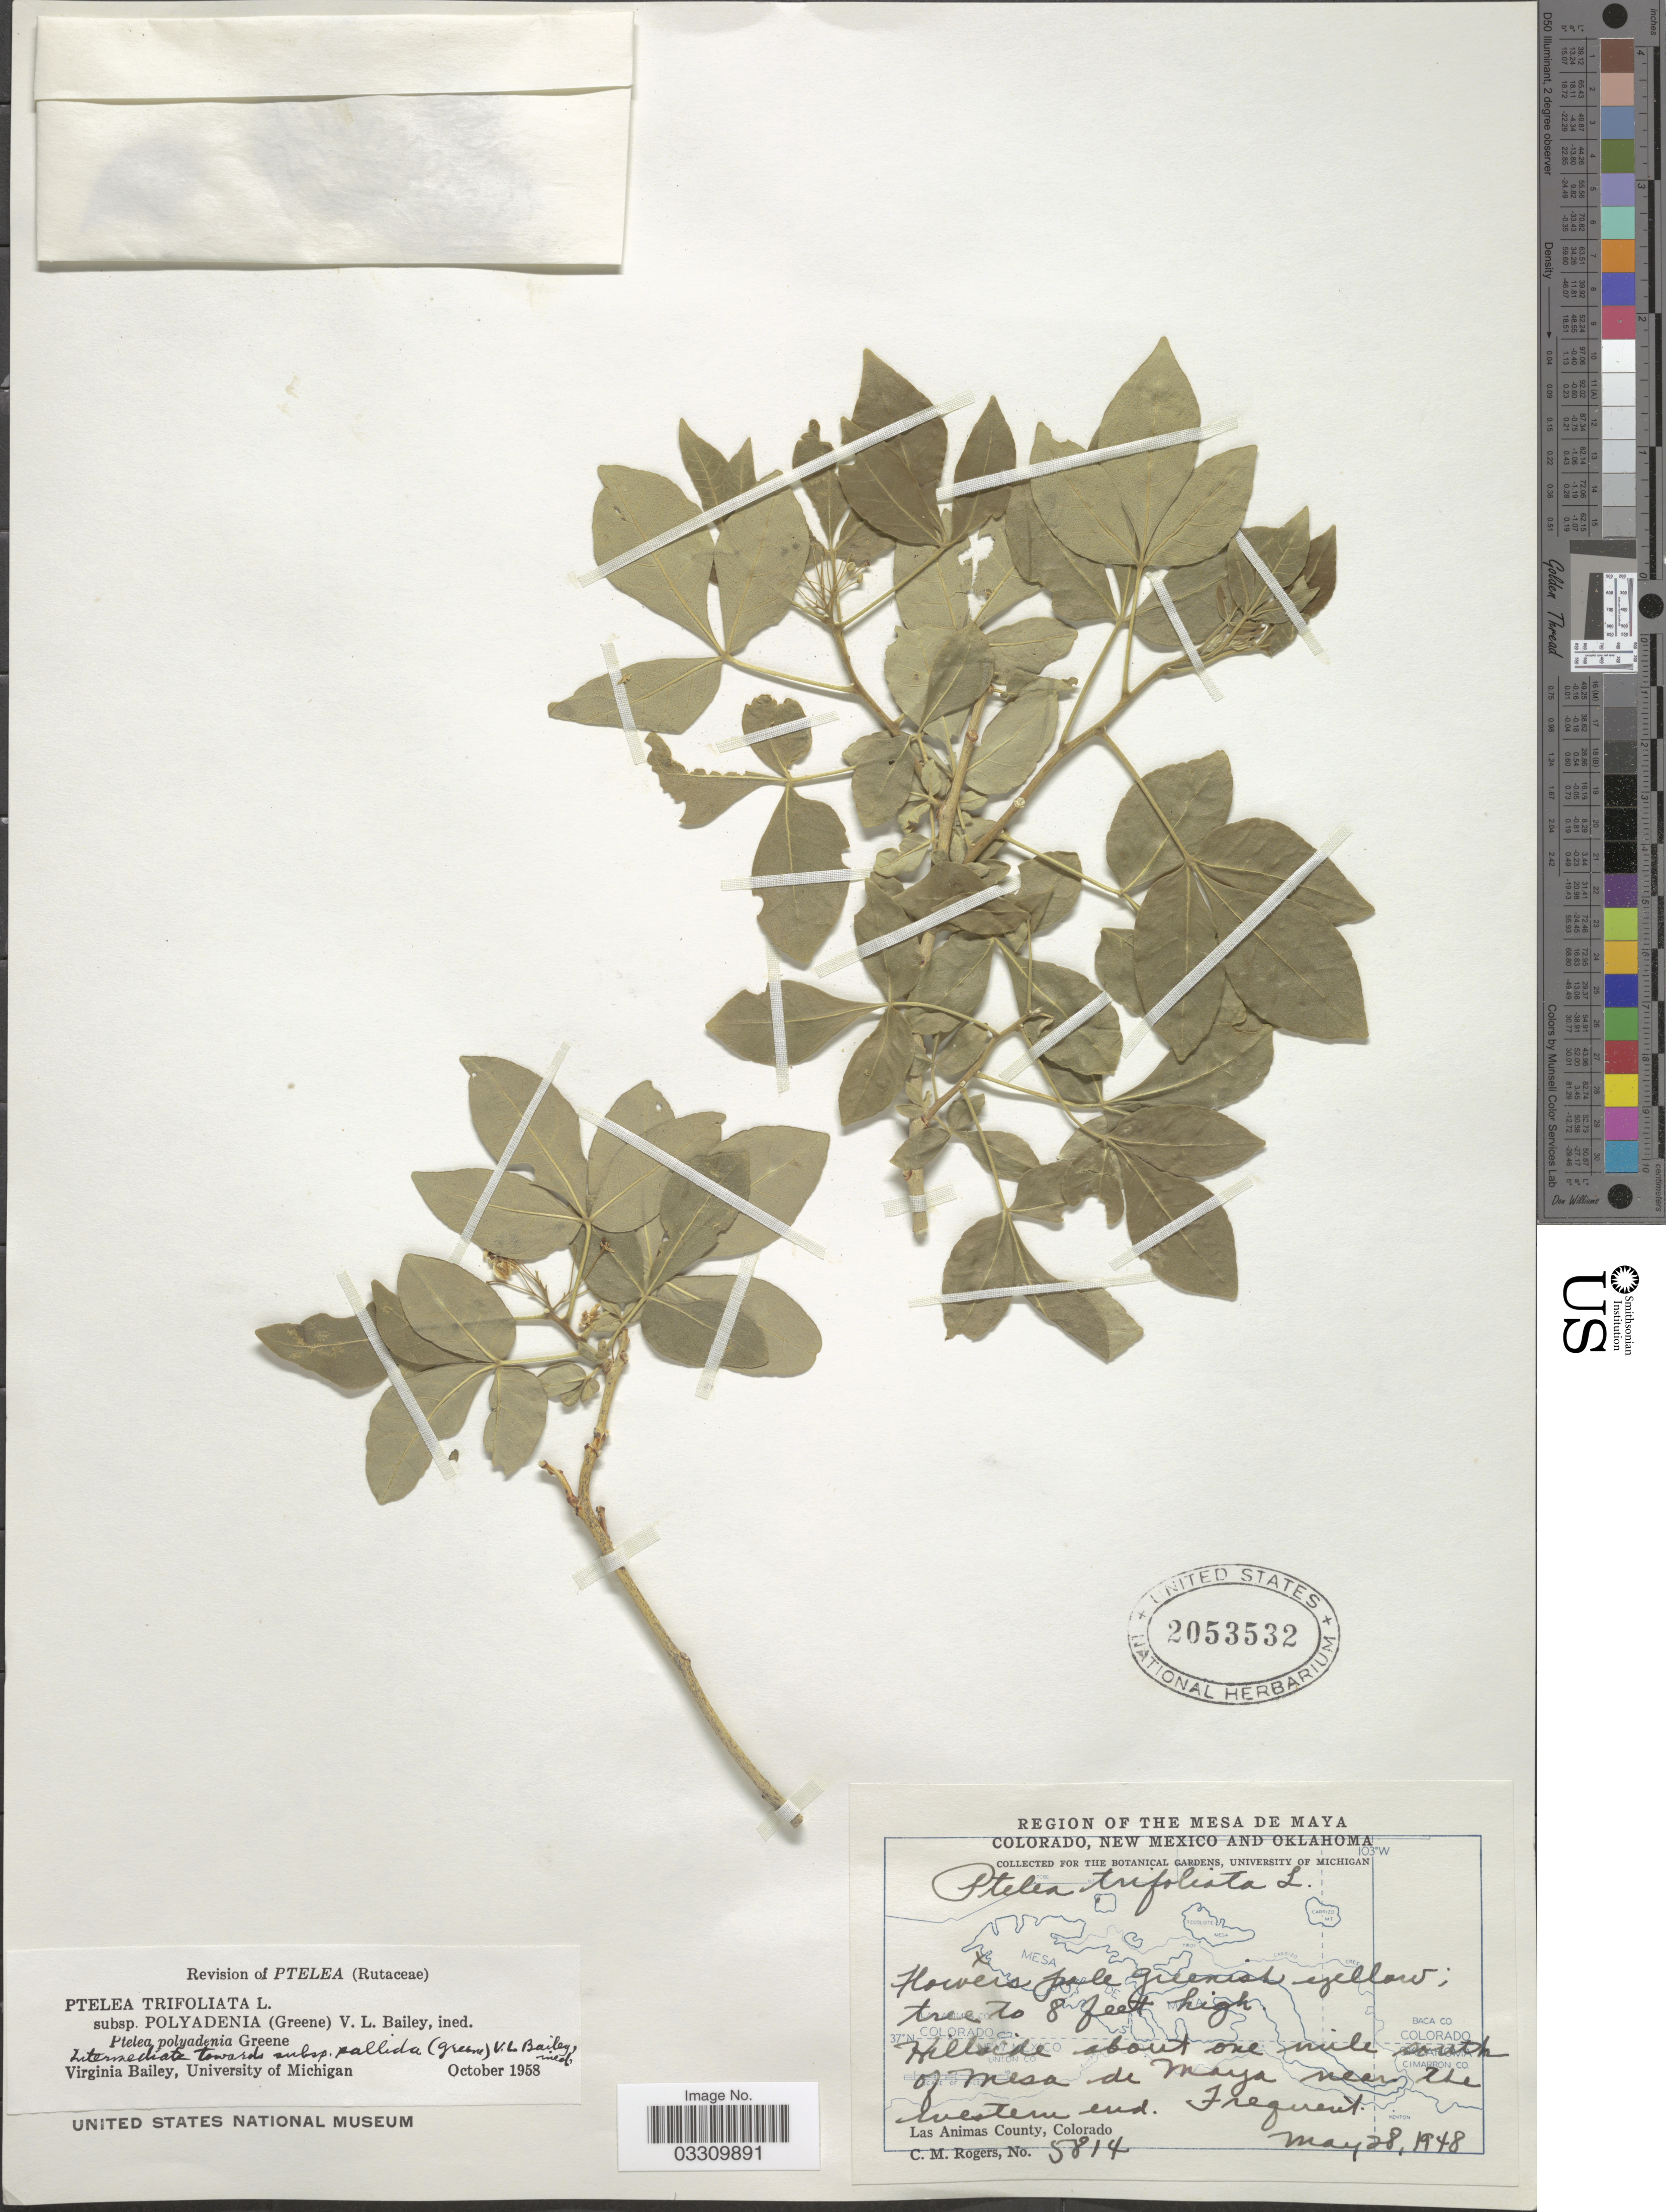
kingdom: Plantae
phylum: Tracheophyta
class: Magnoliopsida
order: Sapindales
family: Rutaceae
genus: Ptelea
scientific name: Ptelea trifoliata subsp. polyadenia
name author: (Greene) V. L. Bailey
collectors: C. M. Rogers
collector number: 5814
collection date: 1948-05-28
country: United States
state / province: Colorado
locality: Region of the Mesa de Maya. Hillside about one mile south of Mesa de Maya near the western end. Las Animas County.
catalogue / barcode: US 2053532